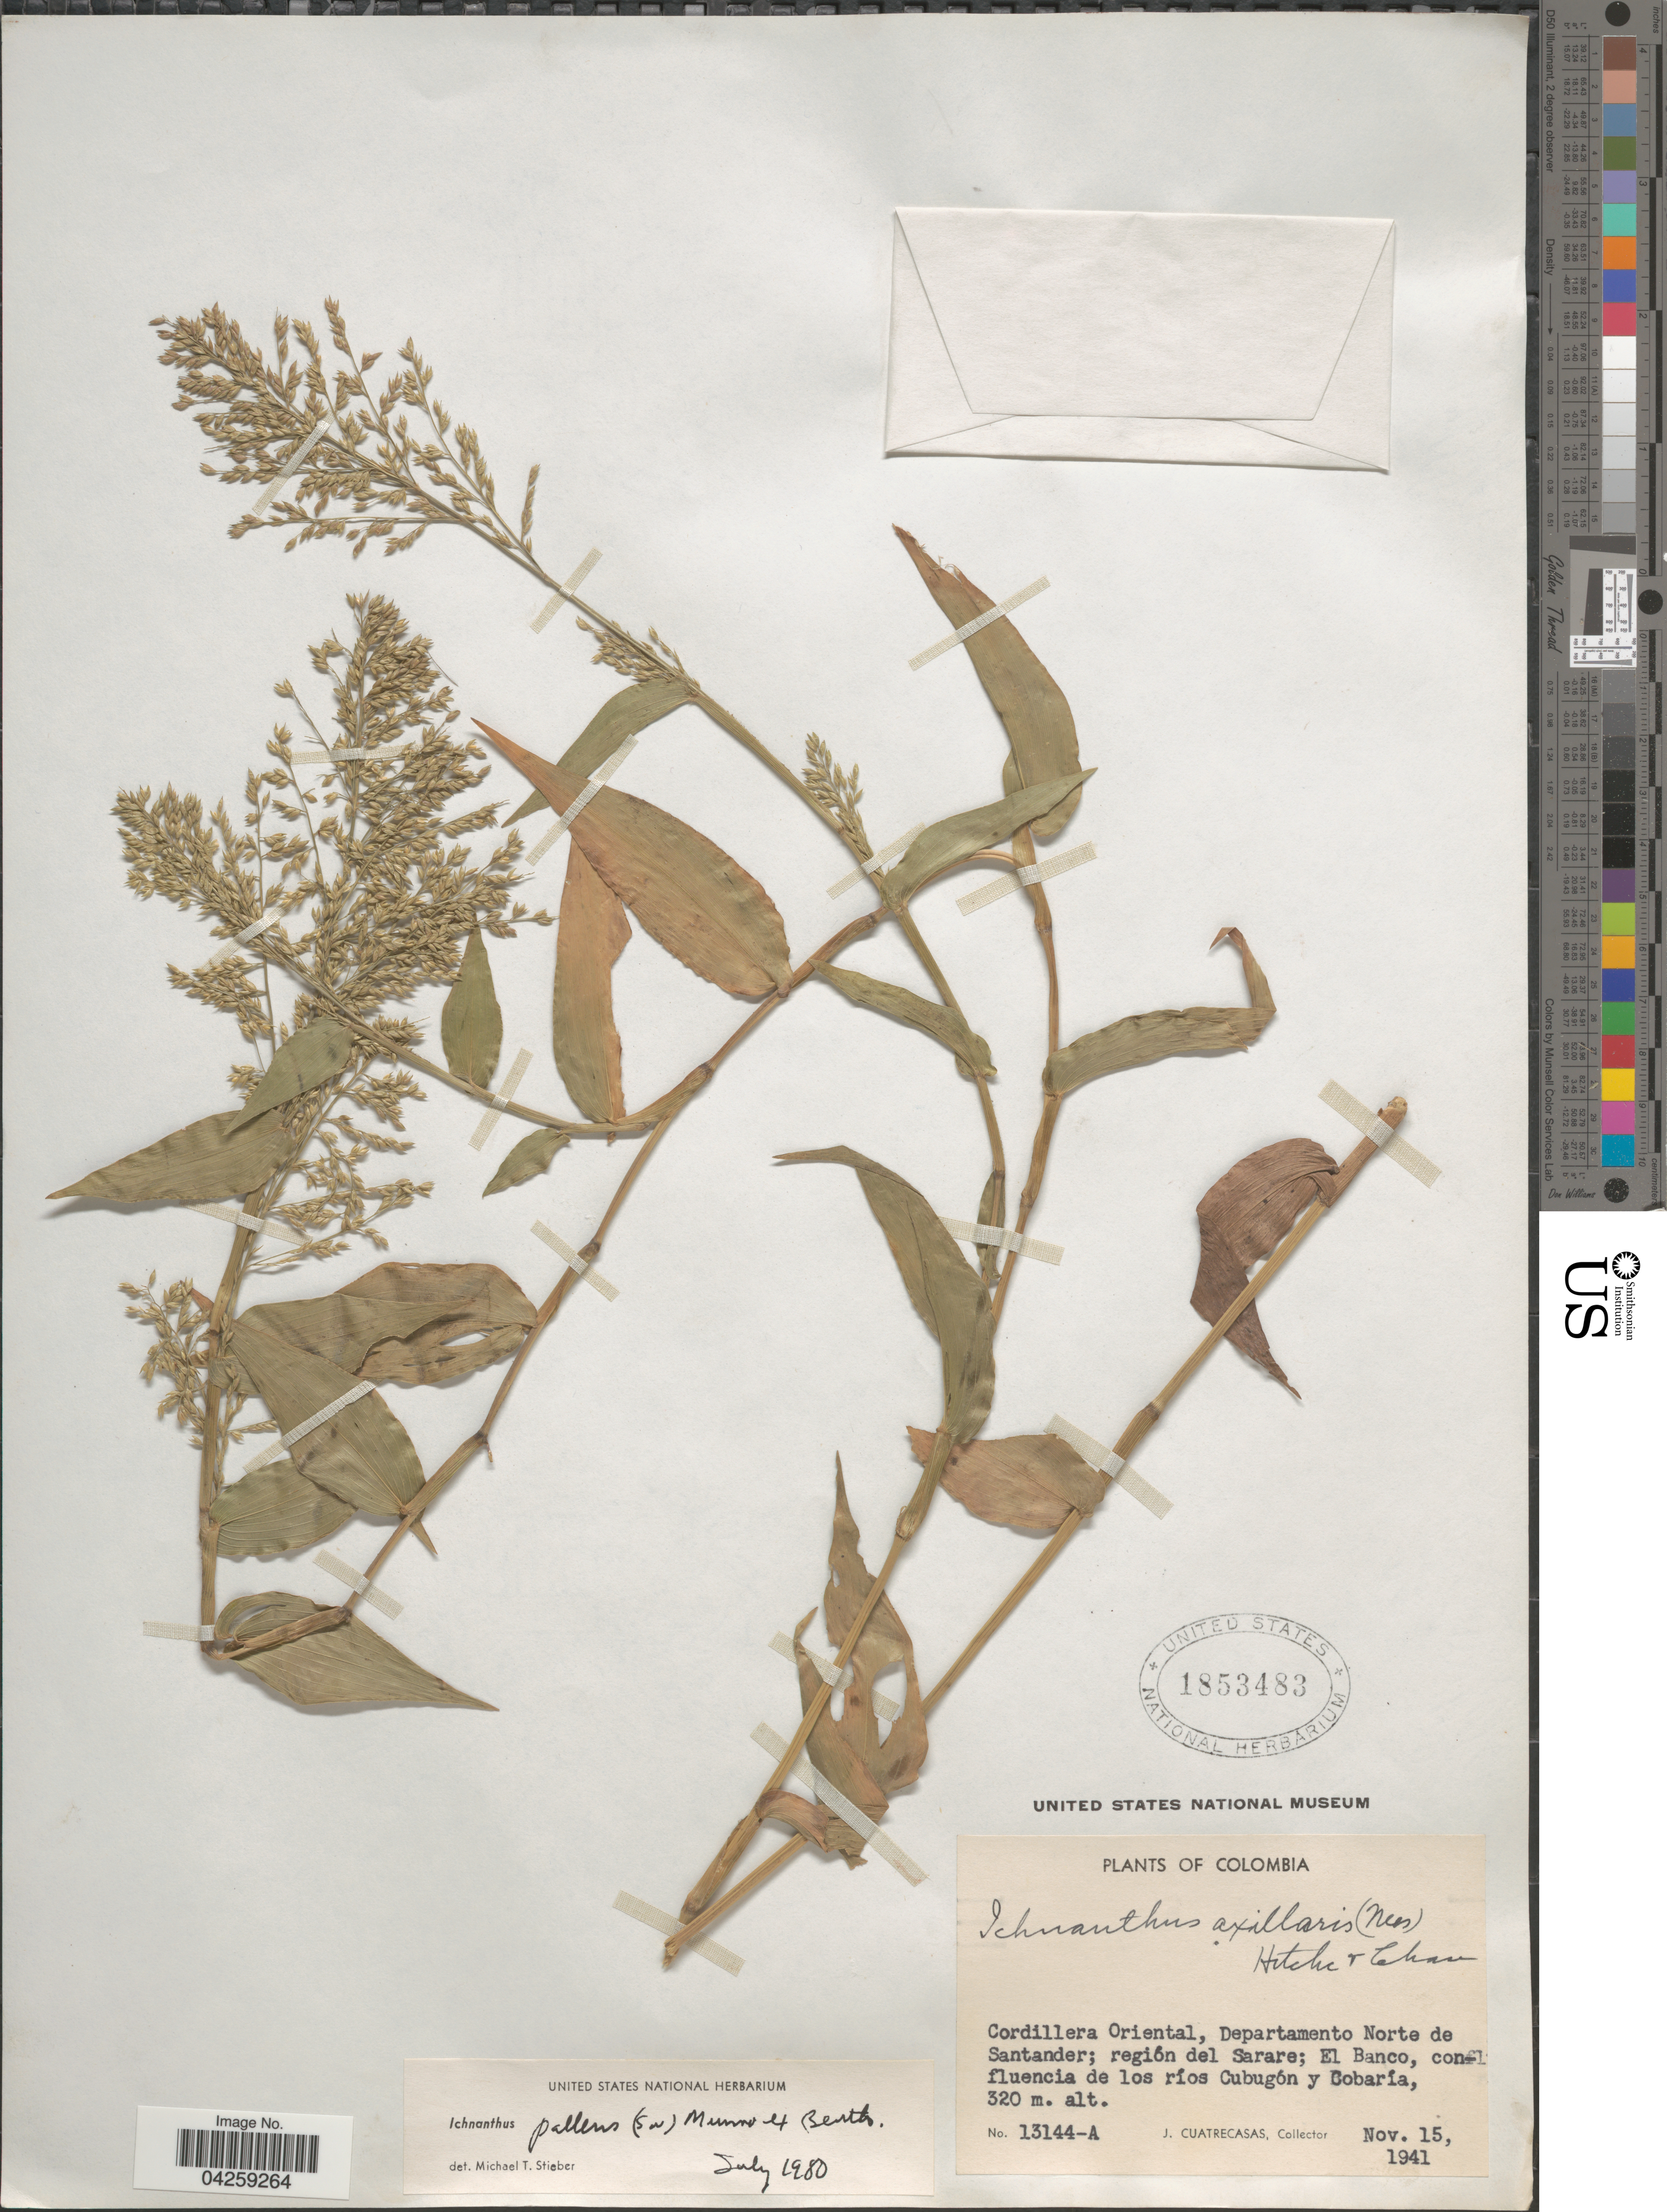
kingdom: Plantae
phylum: Tracheophyta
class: Liliopsida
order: Poales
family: Poaceae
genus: Ichnanthus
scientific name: Ichnanthus pallens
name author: (Sw.) Munro ex Benth.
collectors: J. Cuatrecasas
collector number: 13144-A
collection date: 1941-11-15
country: Colombia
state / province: Norte de Santander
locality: Cordillera Oriental, Departamento Norte de Santander; región del Sarare; El Banco, confluencia de los ríos Cubugón y Cobaría.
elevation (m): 320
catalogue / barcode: US 1853483